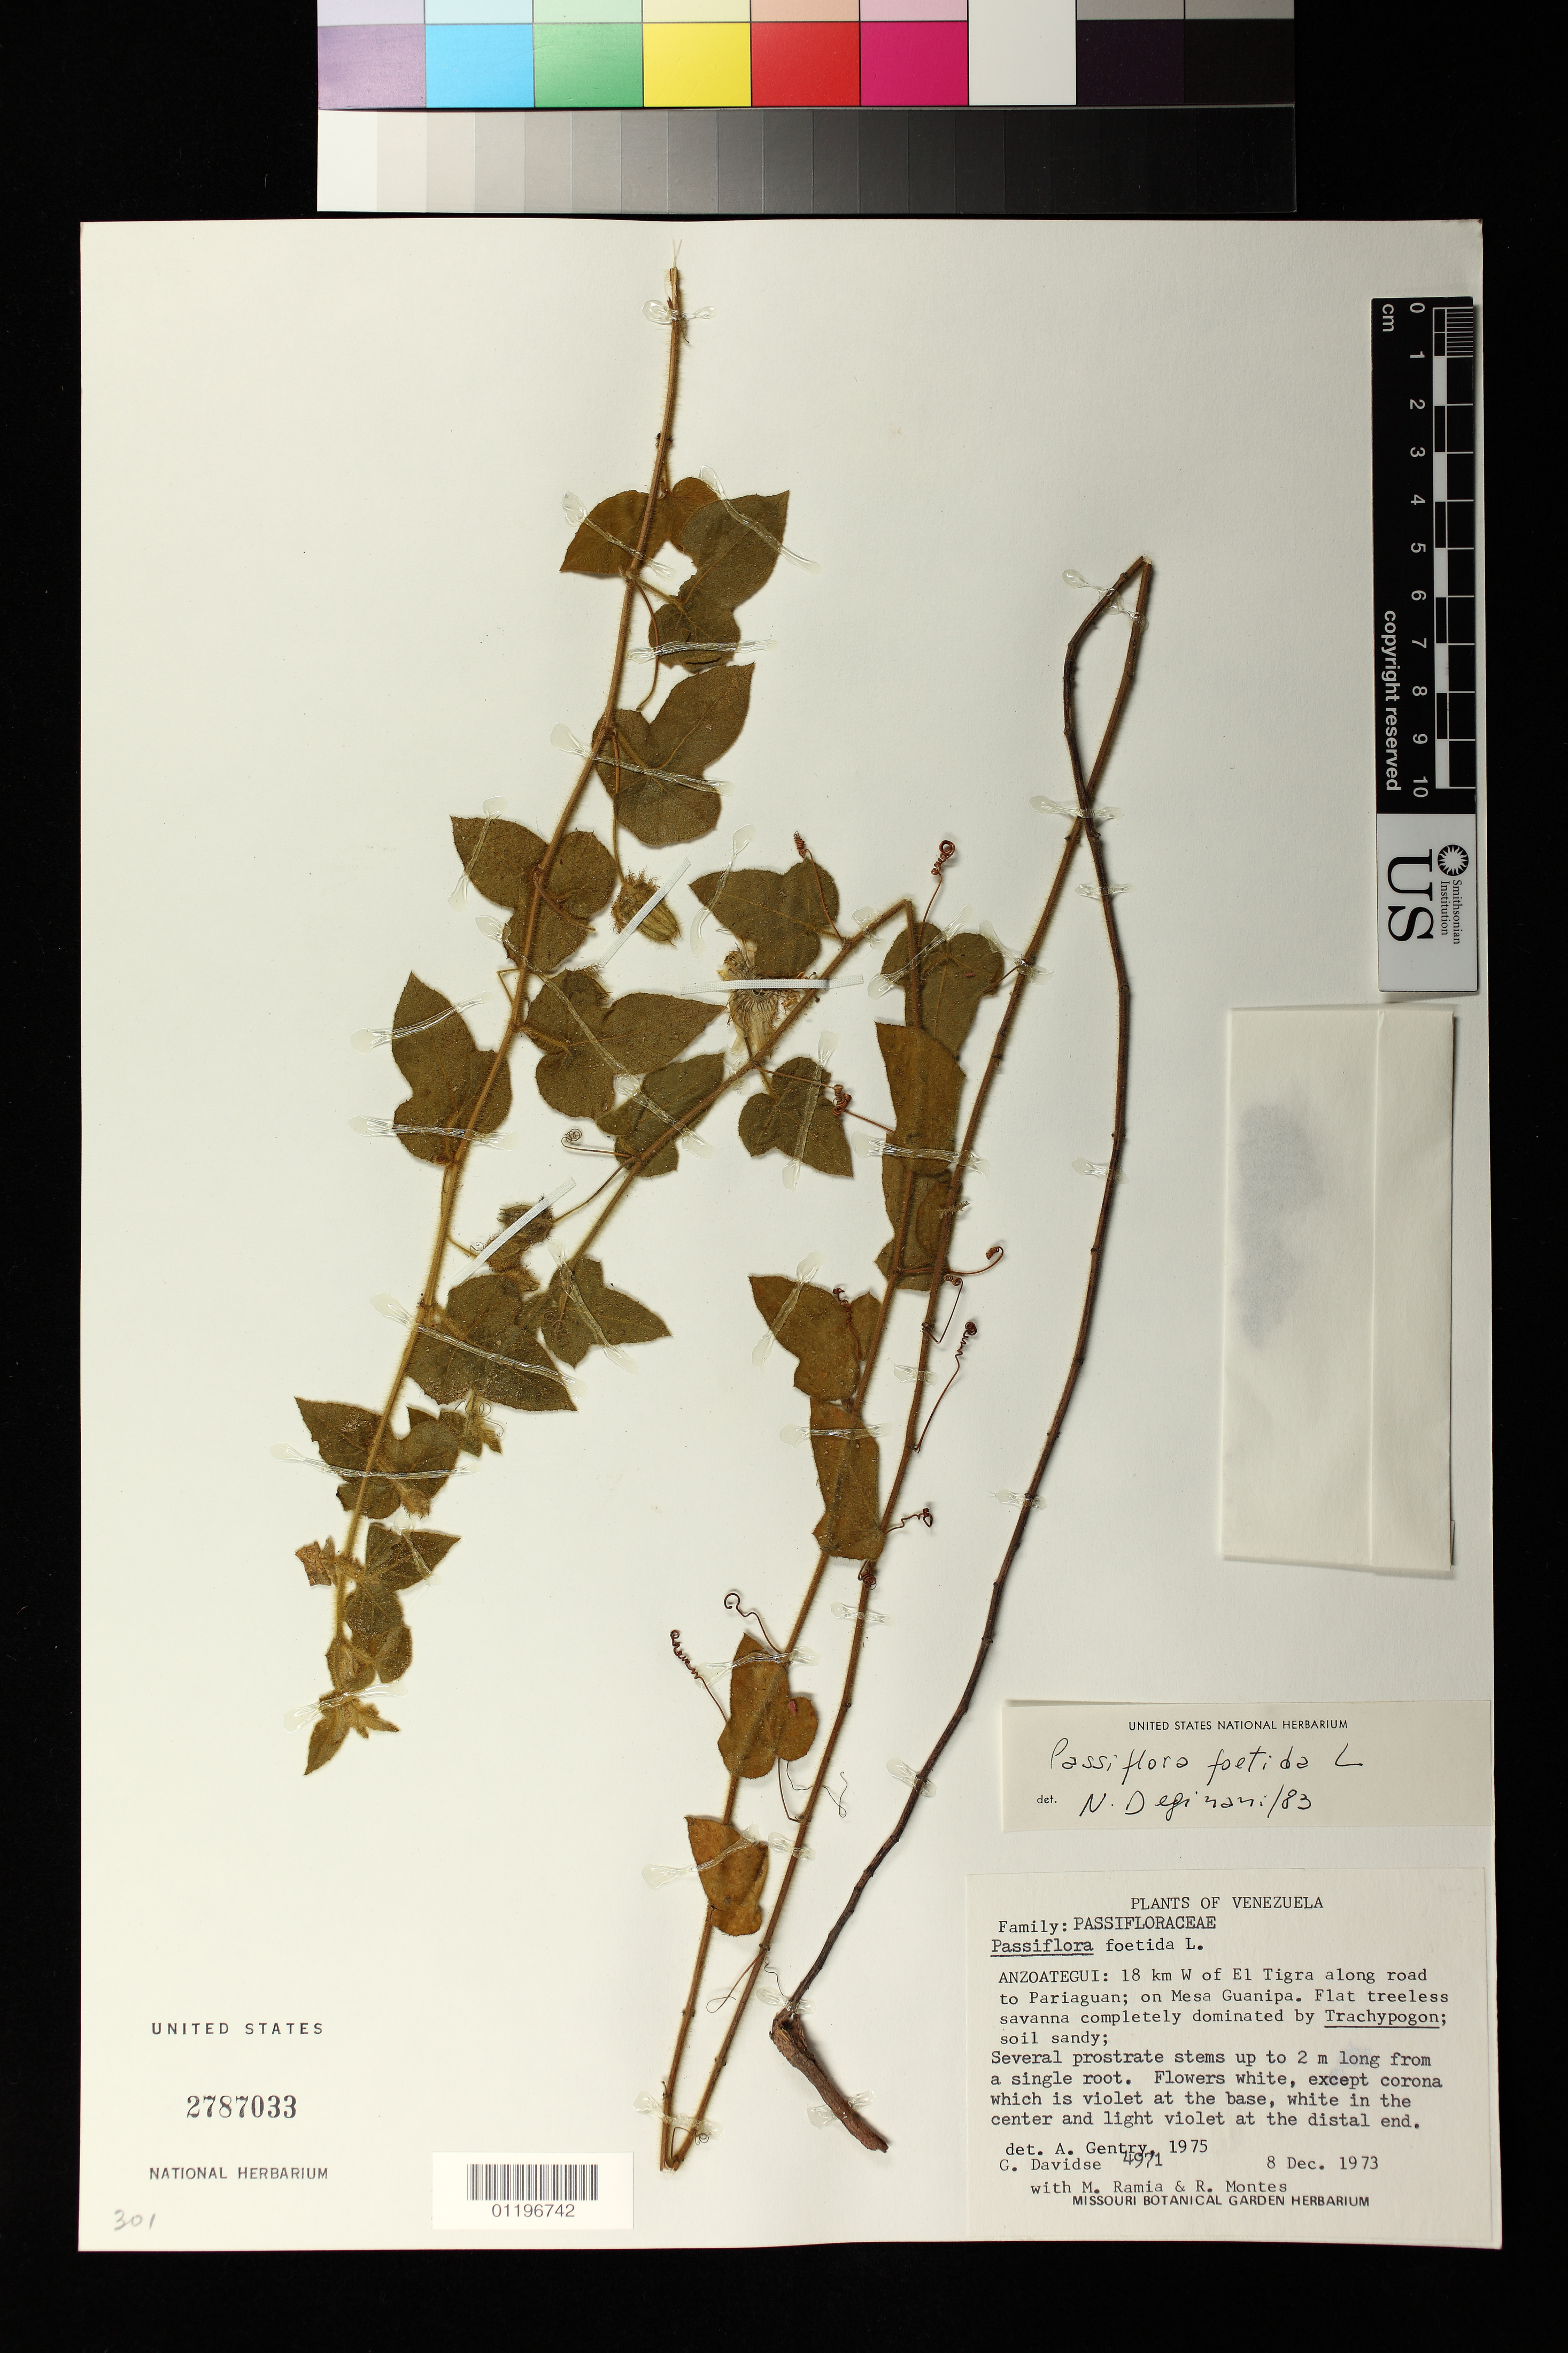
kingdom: Plantae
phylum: Tracheophyta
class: Magnoliopsida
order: Malpighiales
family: Passifloraceae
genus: Passiflora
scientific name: Passiflora foetida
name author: L.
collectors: G. Davidse, M. Ramia & R. Montes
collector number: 4971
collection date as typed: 12 Aug 1973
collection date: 1973-08-12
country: Venezuela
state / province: Anzoátegui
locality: Anzoátegui: 18 km W of El Tigra along road to Pariaguan; on Mesa Guanipa.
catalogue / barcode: US 2787033